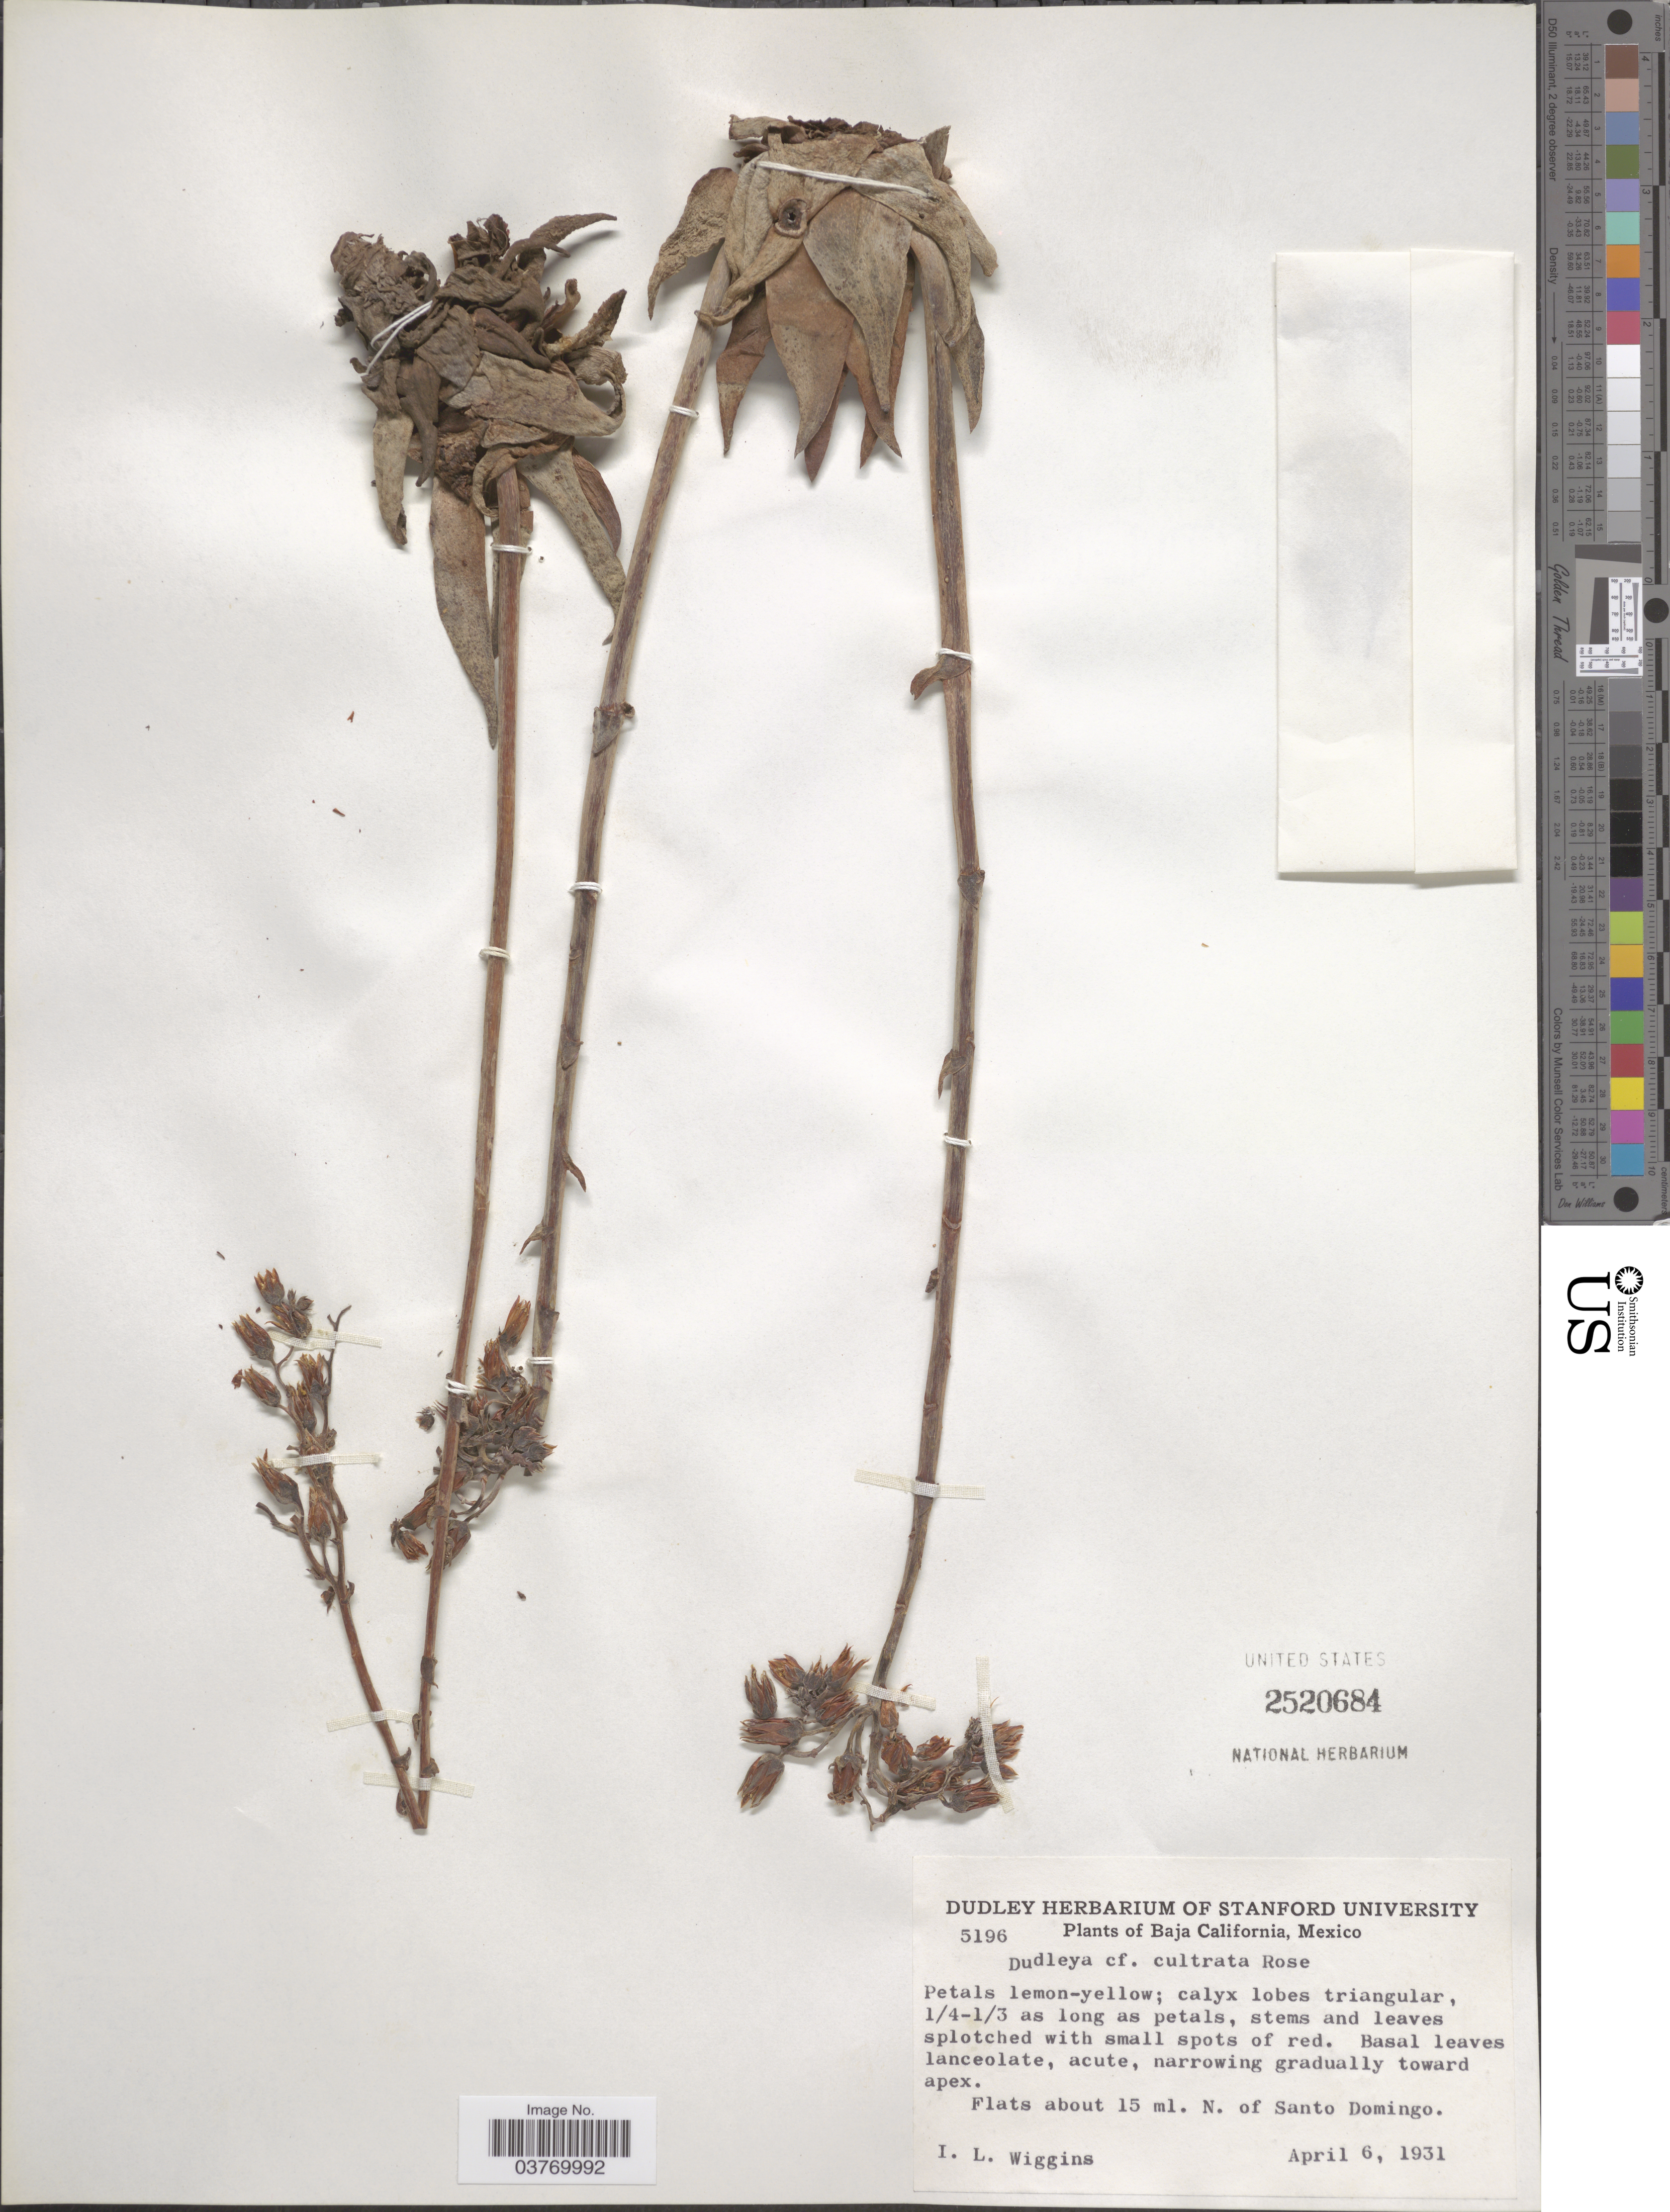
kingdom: Plantae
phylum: Tracheophyta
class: Magnoliopsida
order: Saxifragales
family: Crassulaceae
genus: Dudleya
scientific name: Dudleya cultrata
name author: Rose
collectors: I. L. Wiggins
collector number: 5196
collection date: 1931-04-06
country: Mexico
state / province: Baja California Norte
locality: Flats about 15 ml. N. of Santo Domingo.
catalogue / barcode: US 2520684